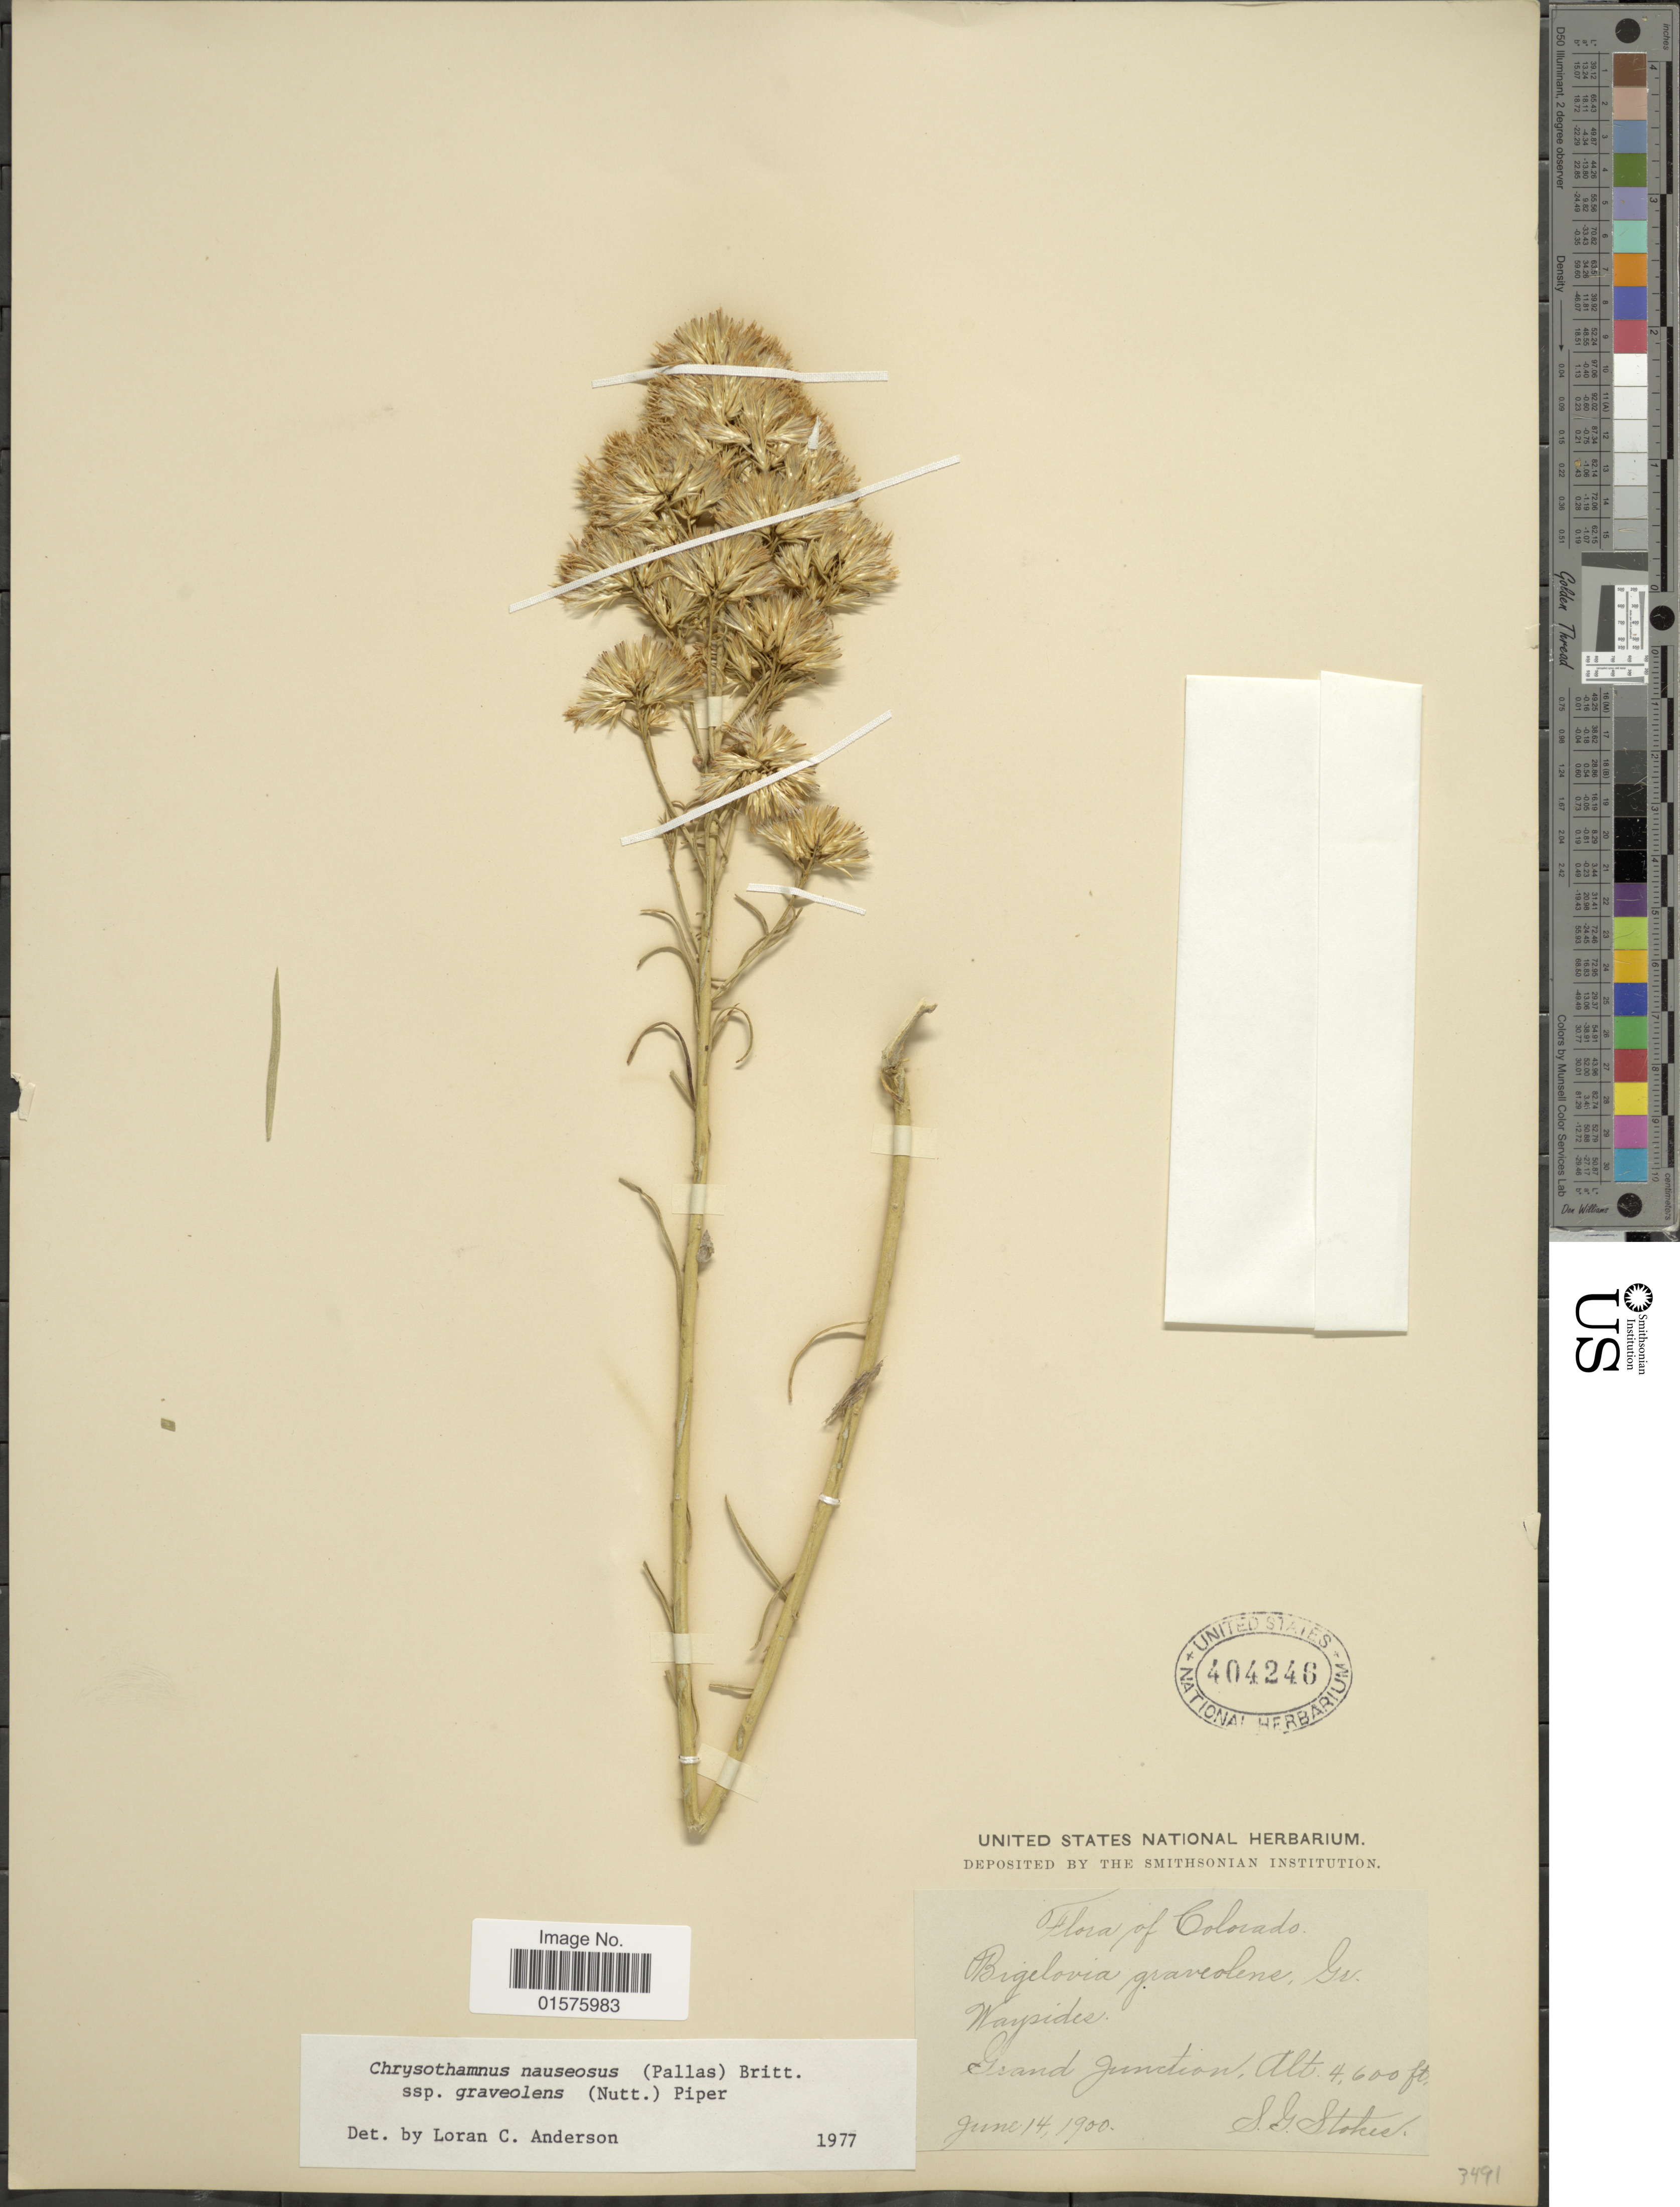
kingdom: Plantae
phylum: Tracheophyta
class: Magnoliopsida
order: Asterales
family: Asteraceae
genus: Ericameria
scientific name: Ericameria nauseosa var. graveolens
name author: (Nutt.) Reveal & Schuyler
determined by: Urbatsch, Lowell E., Curator (LSU), Louisiana State University (UNITED STATES)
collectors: S. G. Stokes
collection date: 1950-06-14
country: United States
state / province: Colorado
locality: Grand Junction, Waysides.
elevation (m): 1402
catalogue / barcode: US 404246